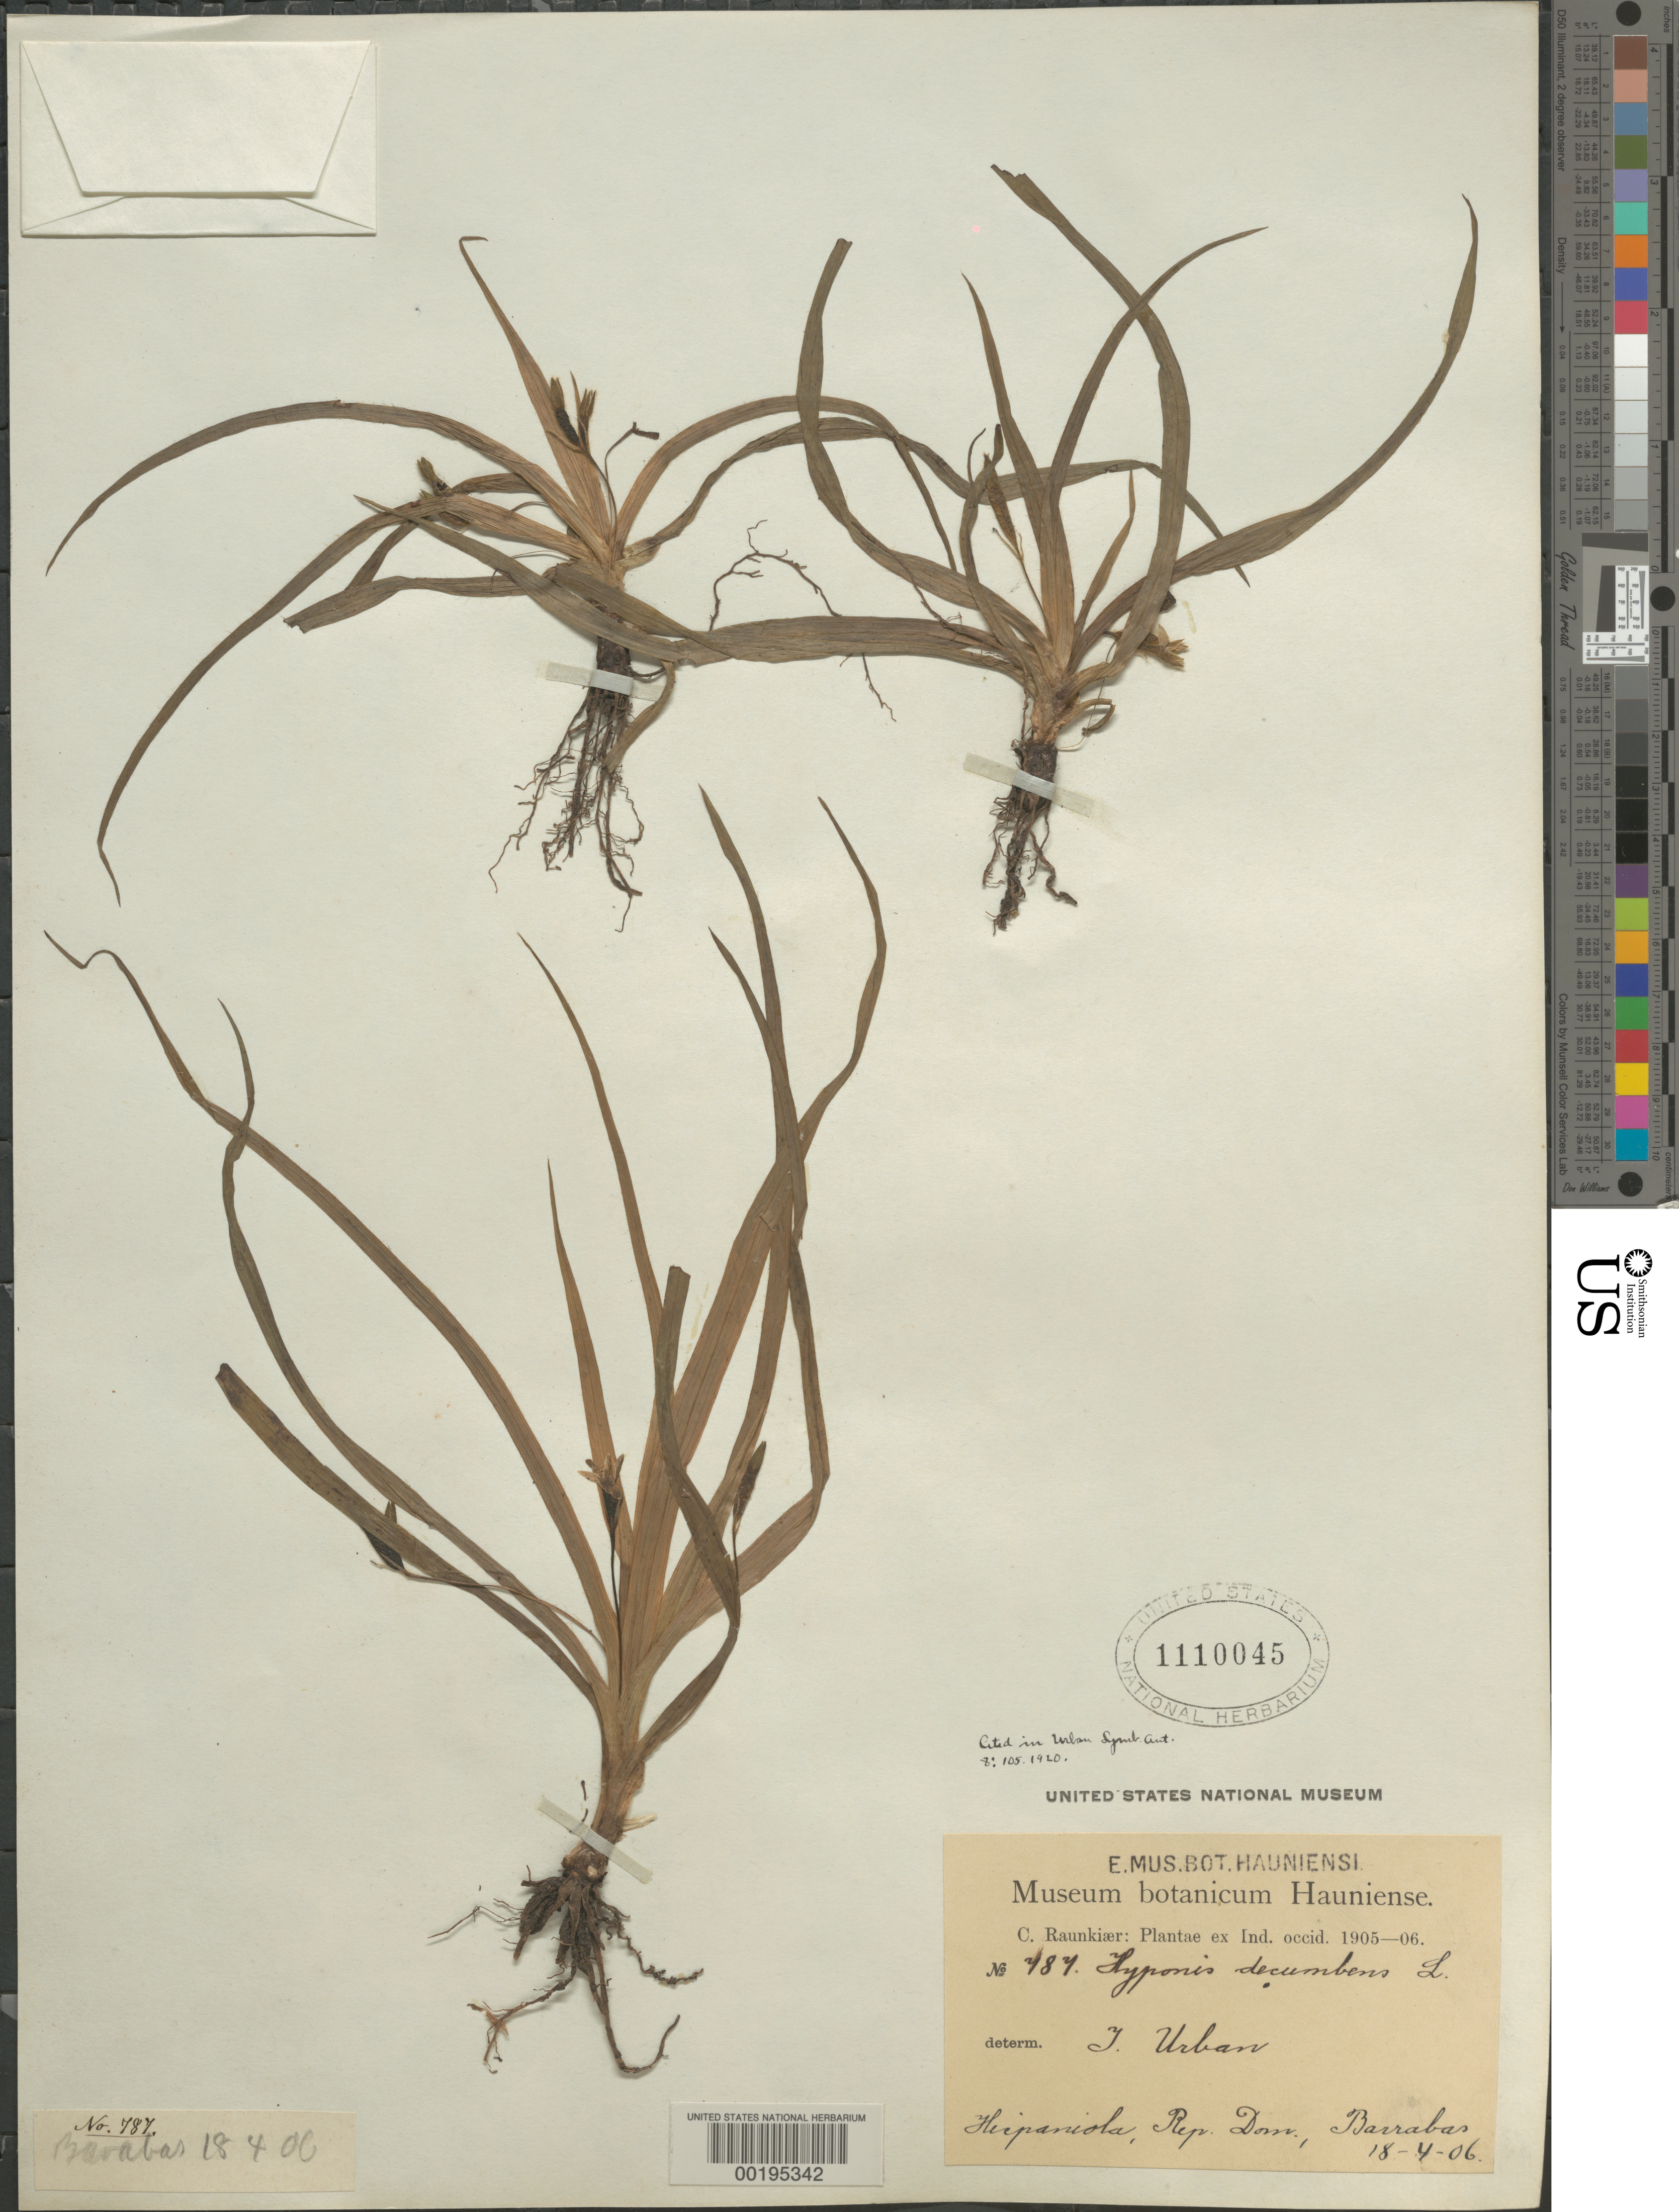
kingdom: Plantae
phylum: Tracheophyta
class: Liliopsida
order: Asparagales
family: Hypoxidaceae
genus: Hypoxis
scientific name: Hypoxis decumbens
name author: L.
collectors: C. Raunkiaer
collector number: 7874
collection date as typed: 18 Apr 1906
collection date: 1906-04-18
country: Dominican Republic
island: Hispaniola Island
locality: Barrabas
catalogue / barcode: US 1110045